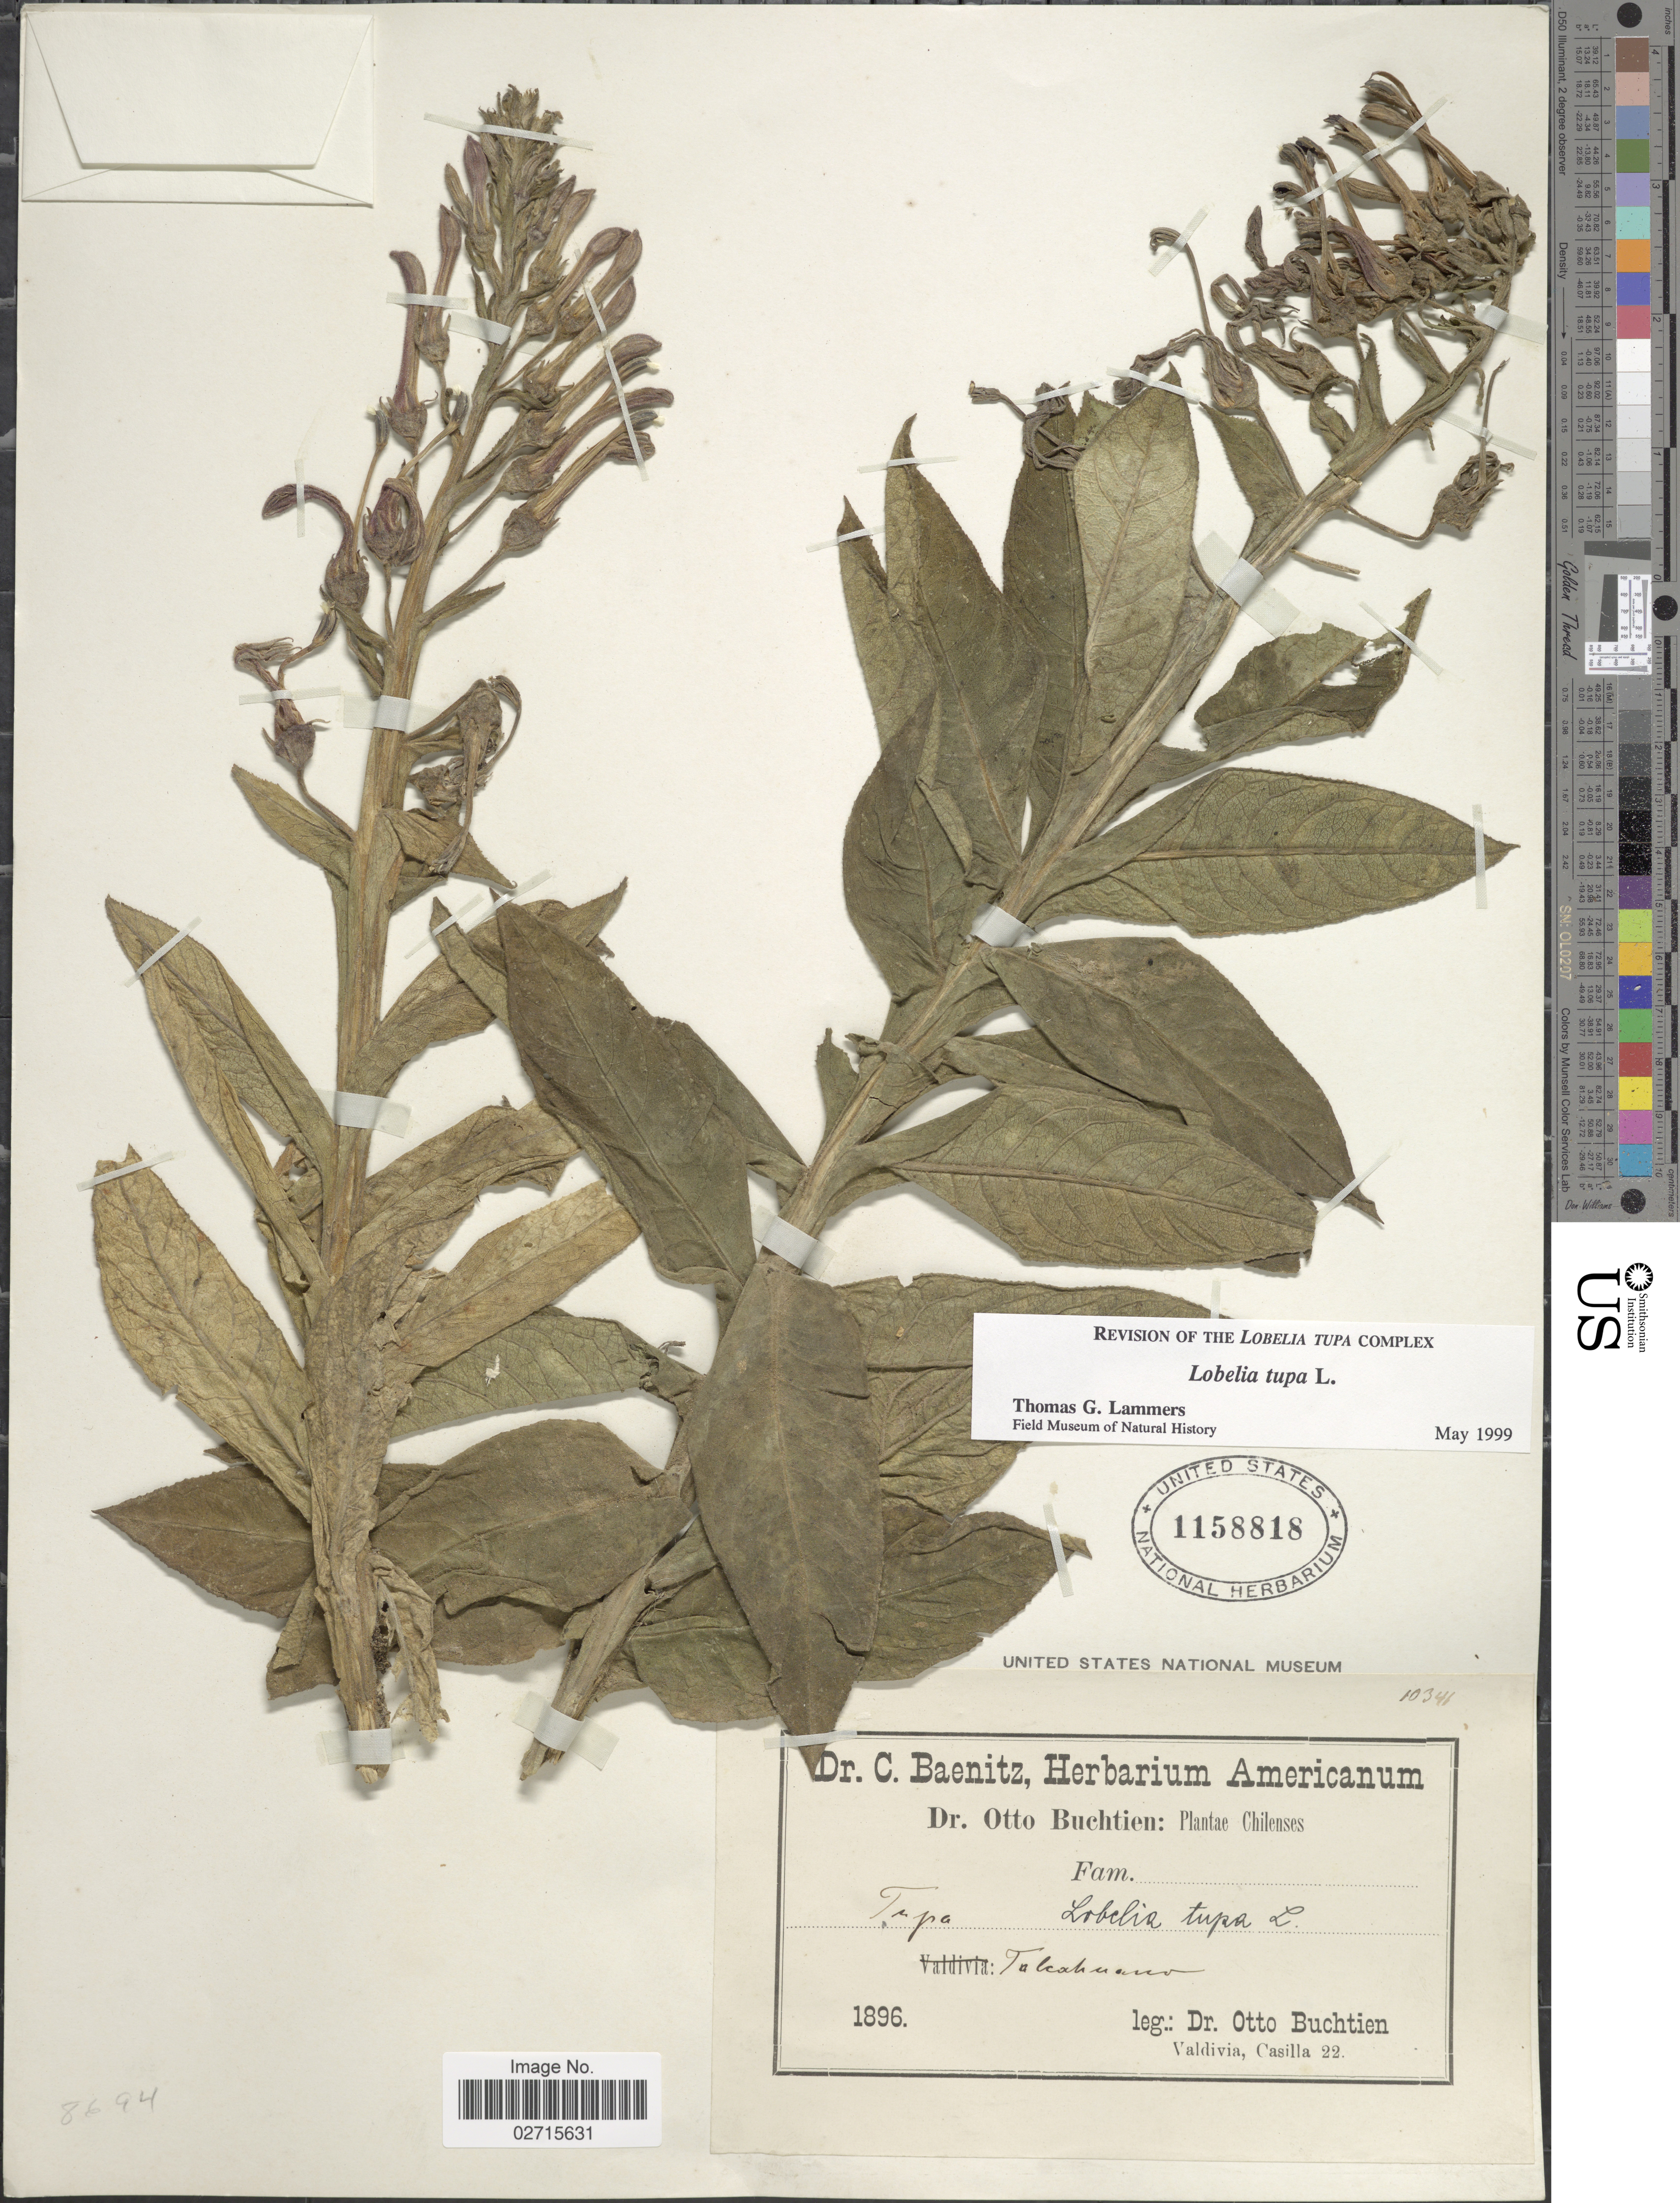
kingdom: Plantae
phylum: Tracheophyta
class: Magnoliopsida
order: Asterales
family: Campanulaceae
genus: Lobelia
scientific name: Lobelia tupa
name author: L.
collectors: O. Buchtien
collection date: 1896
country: Chile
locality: Chilenses, Talcahuano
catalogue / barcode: US 1158818